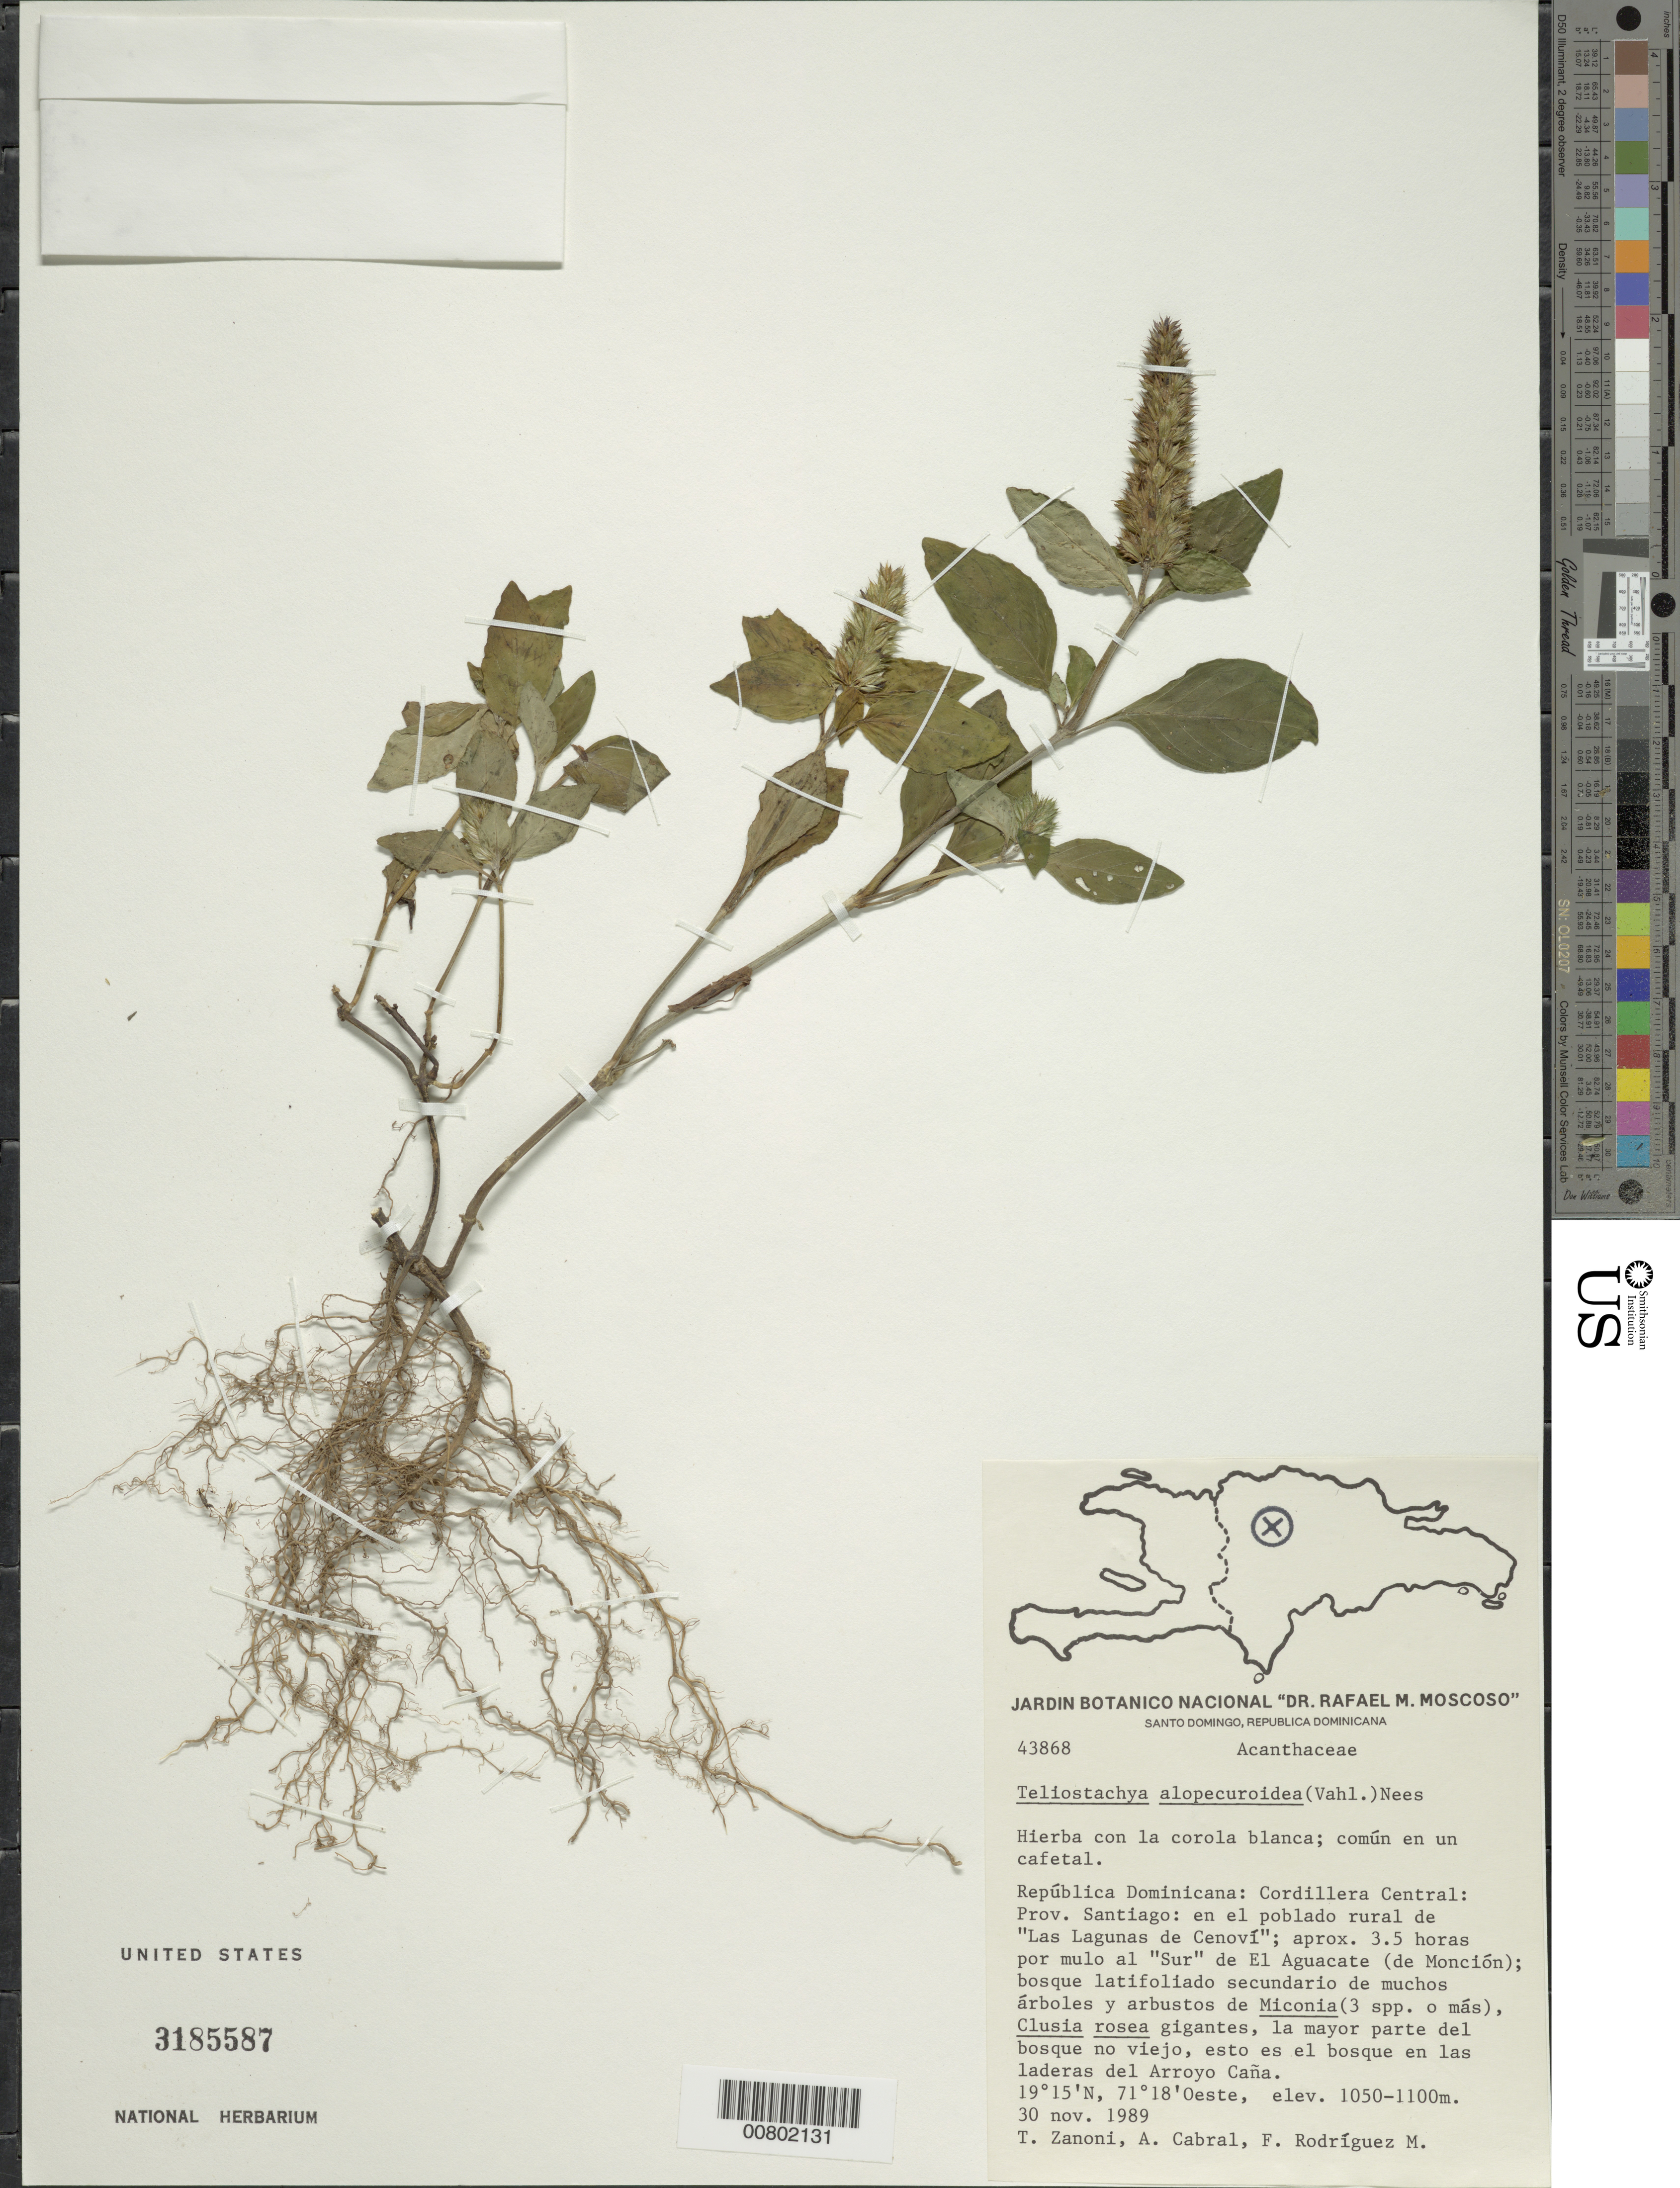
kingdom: Plantae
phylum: Tracheophyta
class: Magnoliopsida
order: Lamiales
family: Acanthaceae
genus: Teliostachya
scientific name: Teliostachya alopecuroidea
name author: (Vahl) Nees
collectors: T. A. Zanoni, A. Cabral & F. Rodriguez M.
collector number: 43868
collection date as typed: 30 Nov 1989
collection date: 1989-11-30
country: Dominican Republic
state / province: Santiago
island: Hispaniola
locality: Cordillera Central; el el poblado rural de "Las Lagunas de Genoví"; approx. 3.5 horas por mulo al " Sur" de El Aguacate (de Moncion)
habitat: Bosque en las laderas del Arroyo Caña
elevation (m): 1050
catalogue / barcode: US 3185587